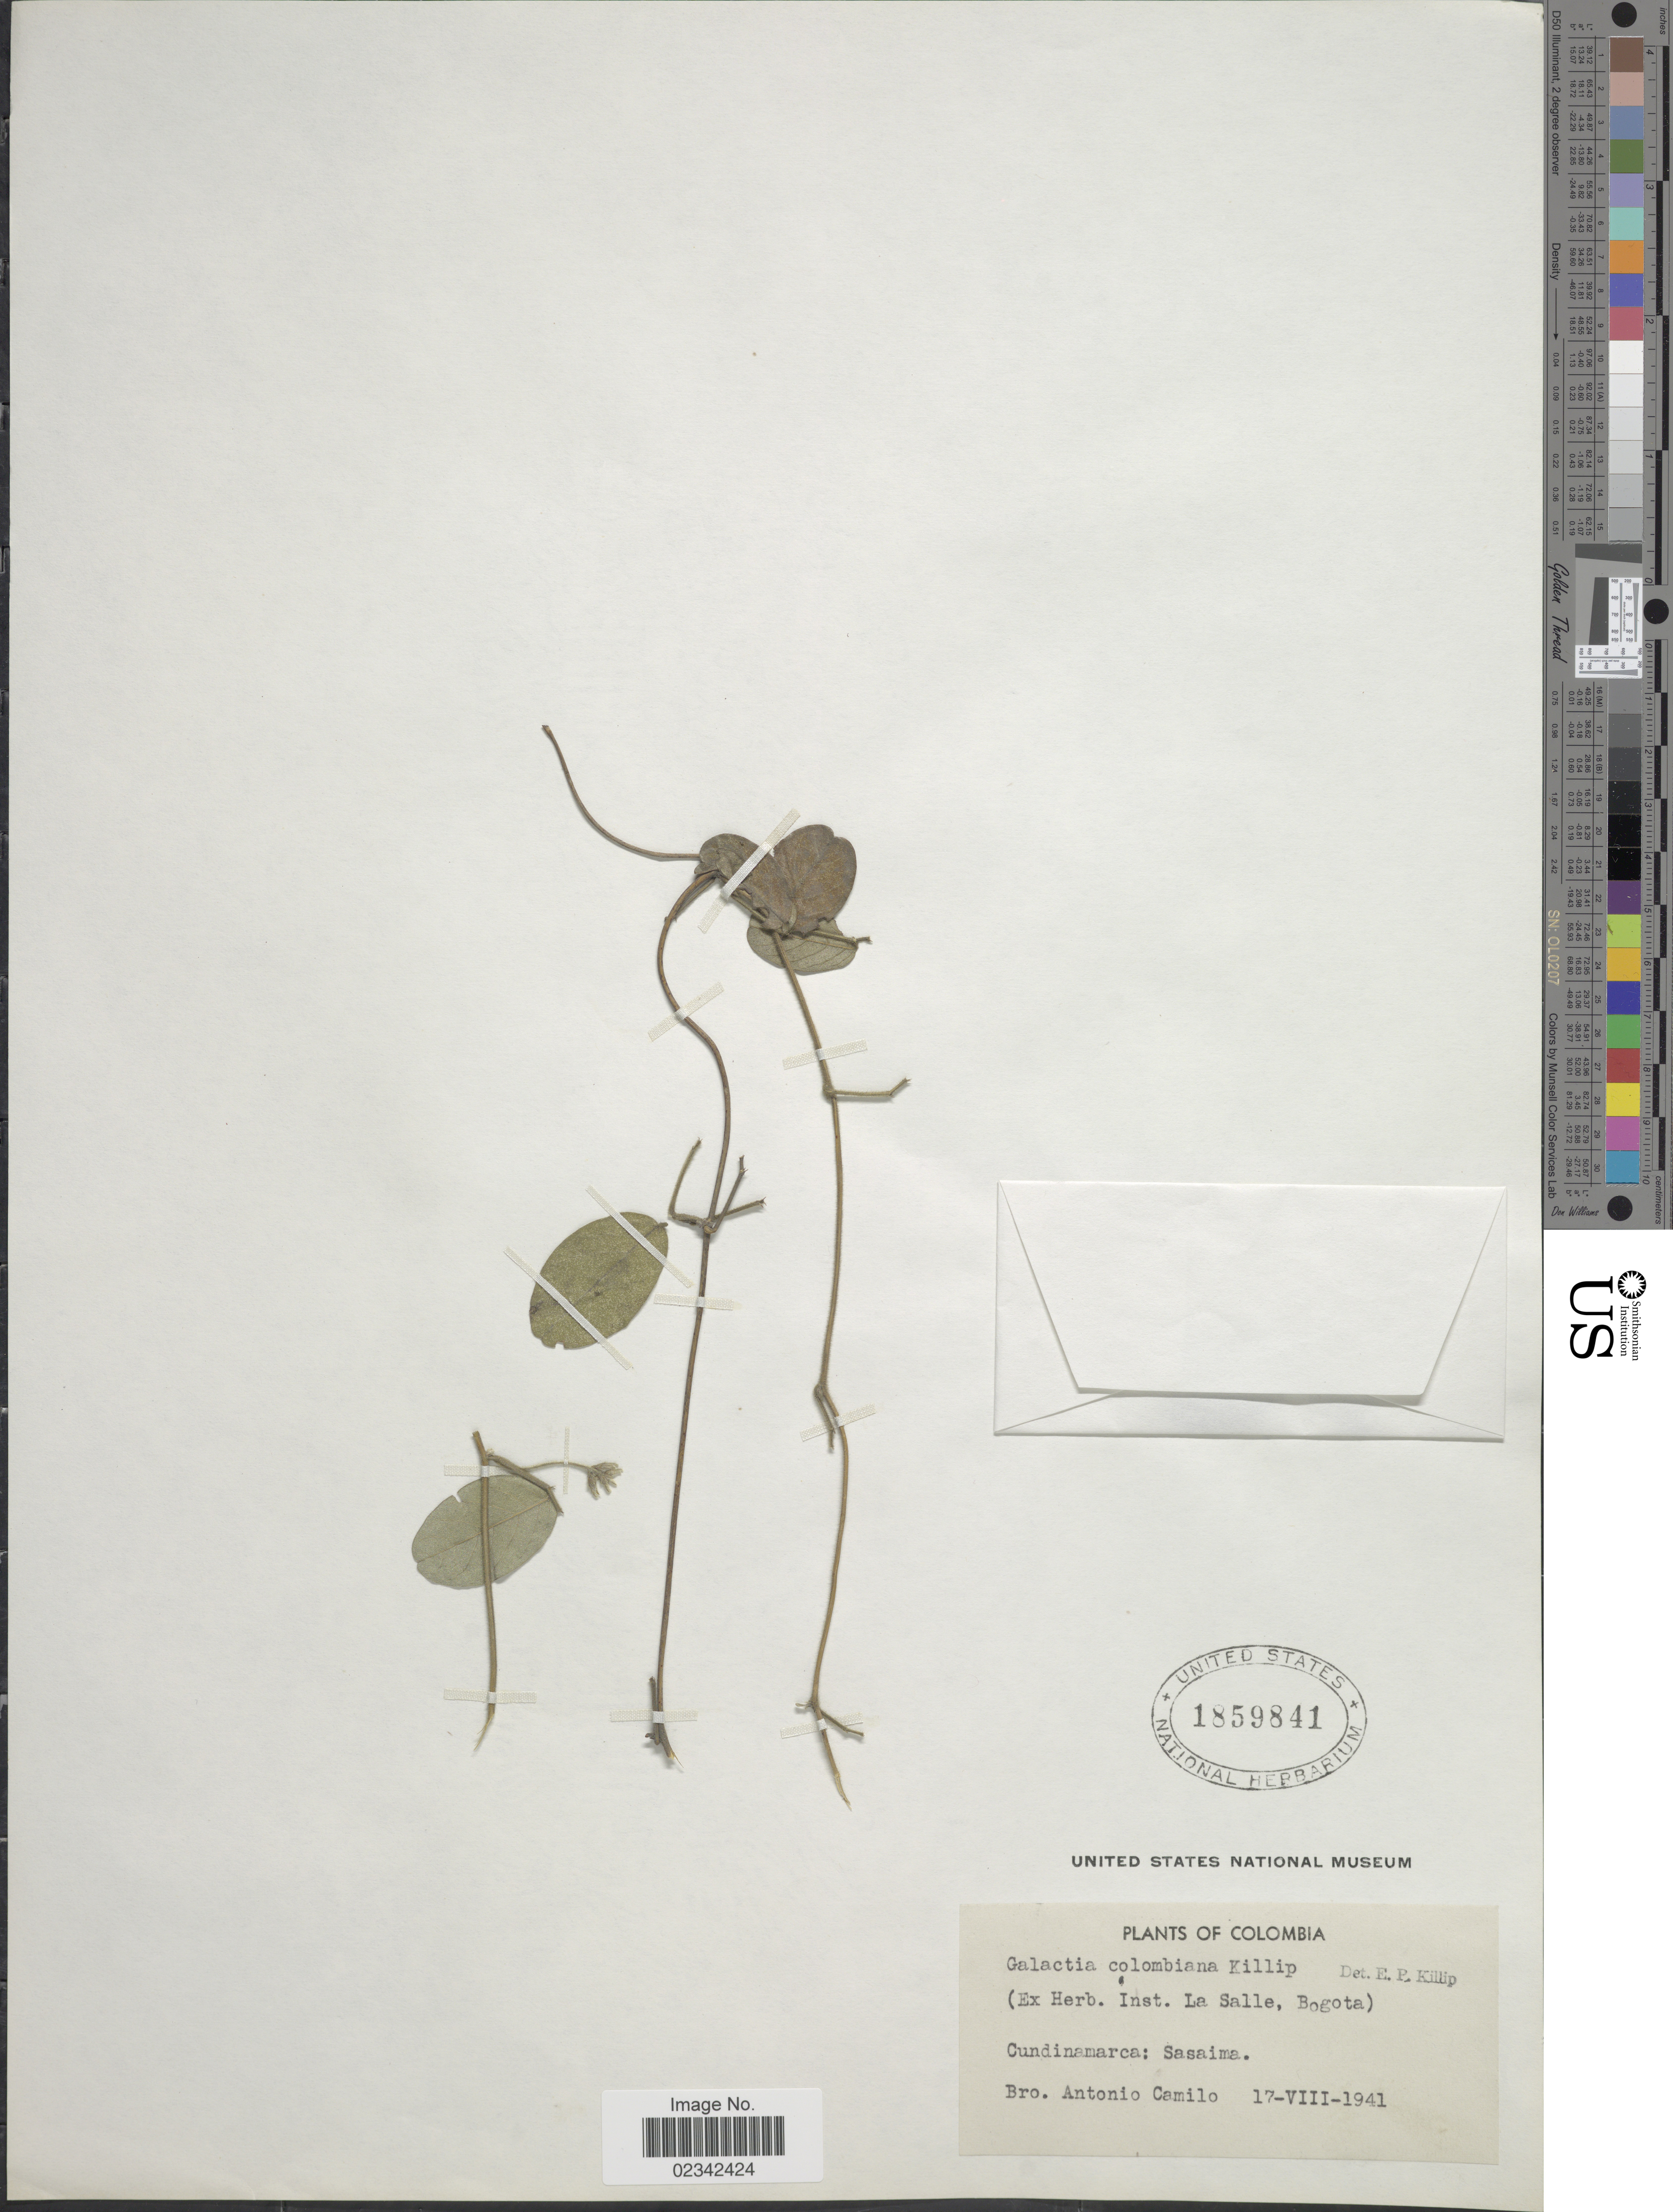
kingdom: Plantae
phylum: Tracheophyta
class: Magnoliopsida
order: Fabales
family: Fabaceae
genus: Galactia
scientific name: Galactia striata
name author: (Jacq.) Urb.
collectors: A. Camilo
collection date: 1941-08-17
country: Colombia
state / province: Cundinamarca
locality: Sasaima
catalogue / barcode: US 1859841